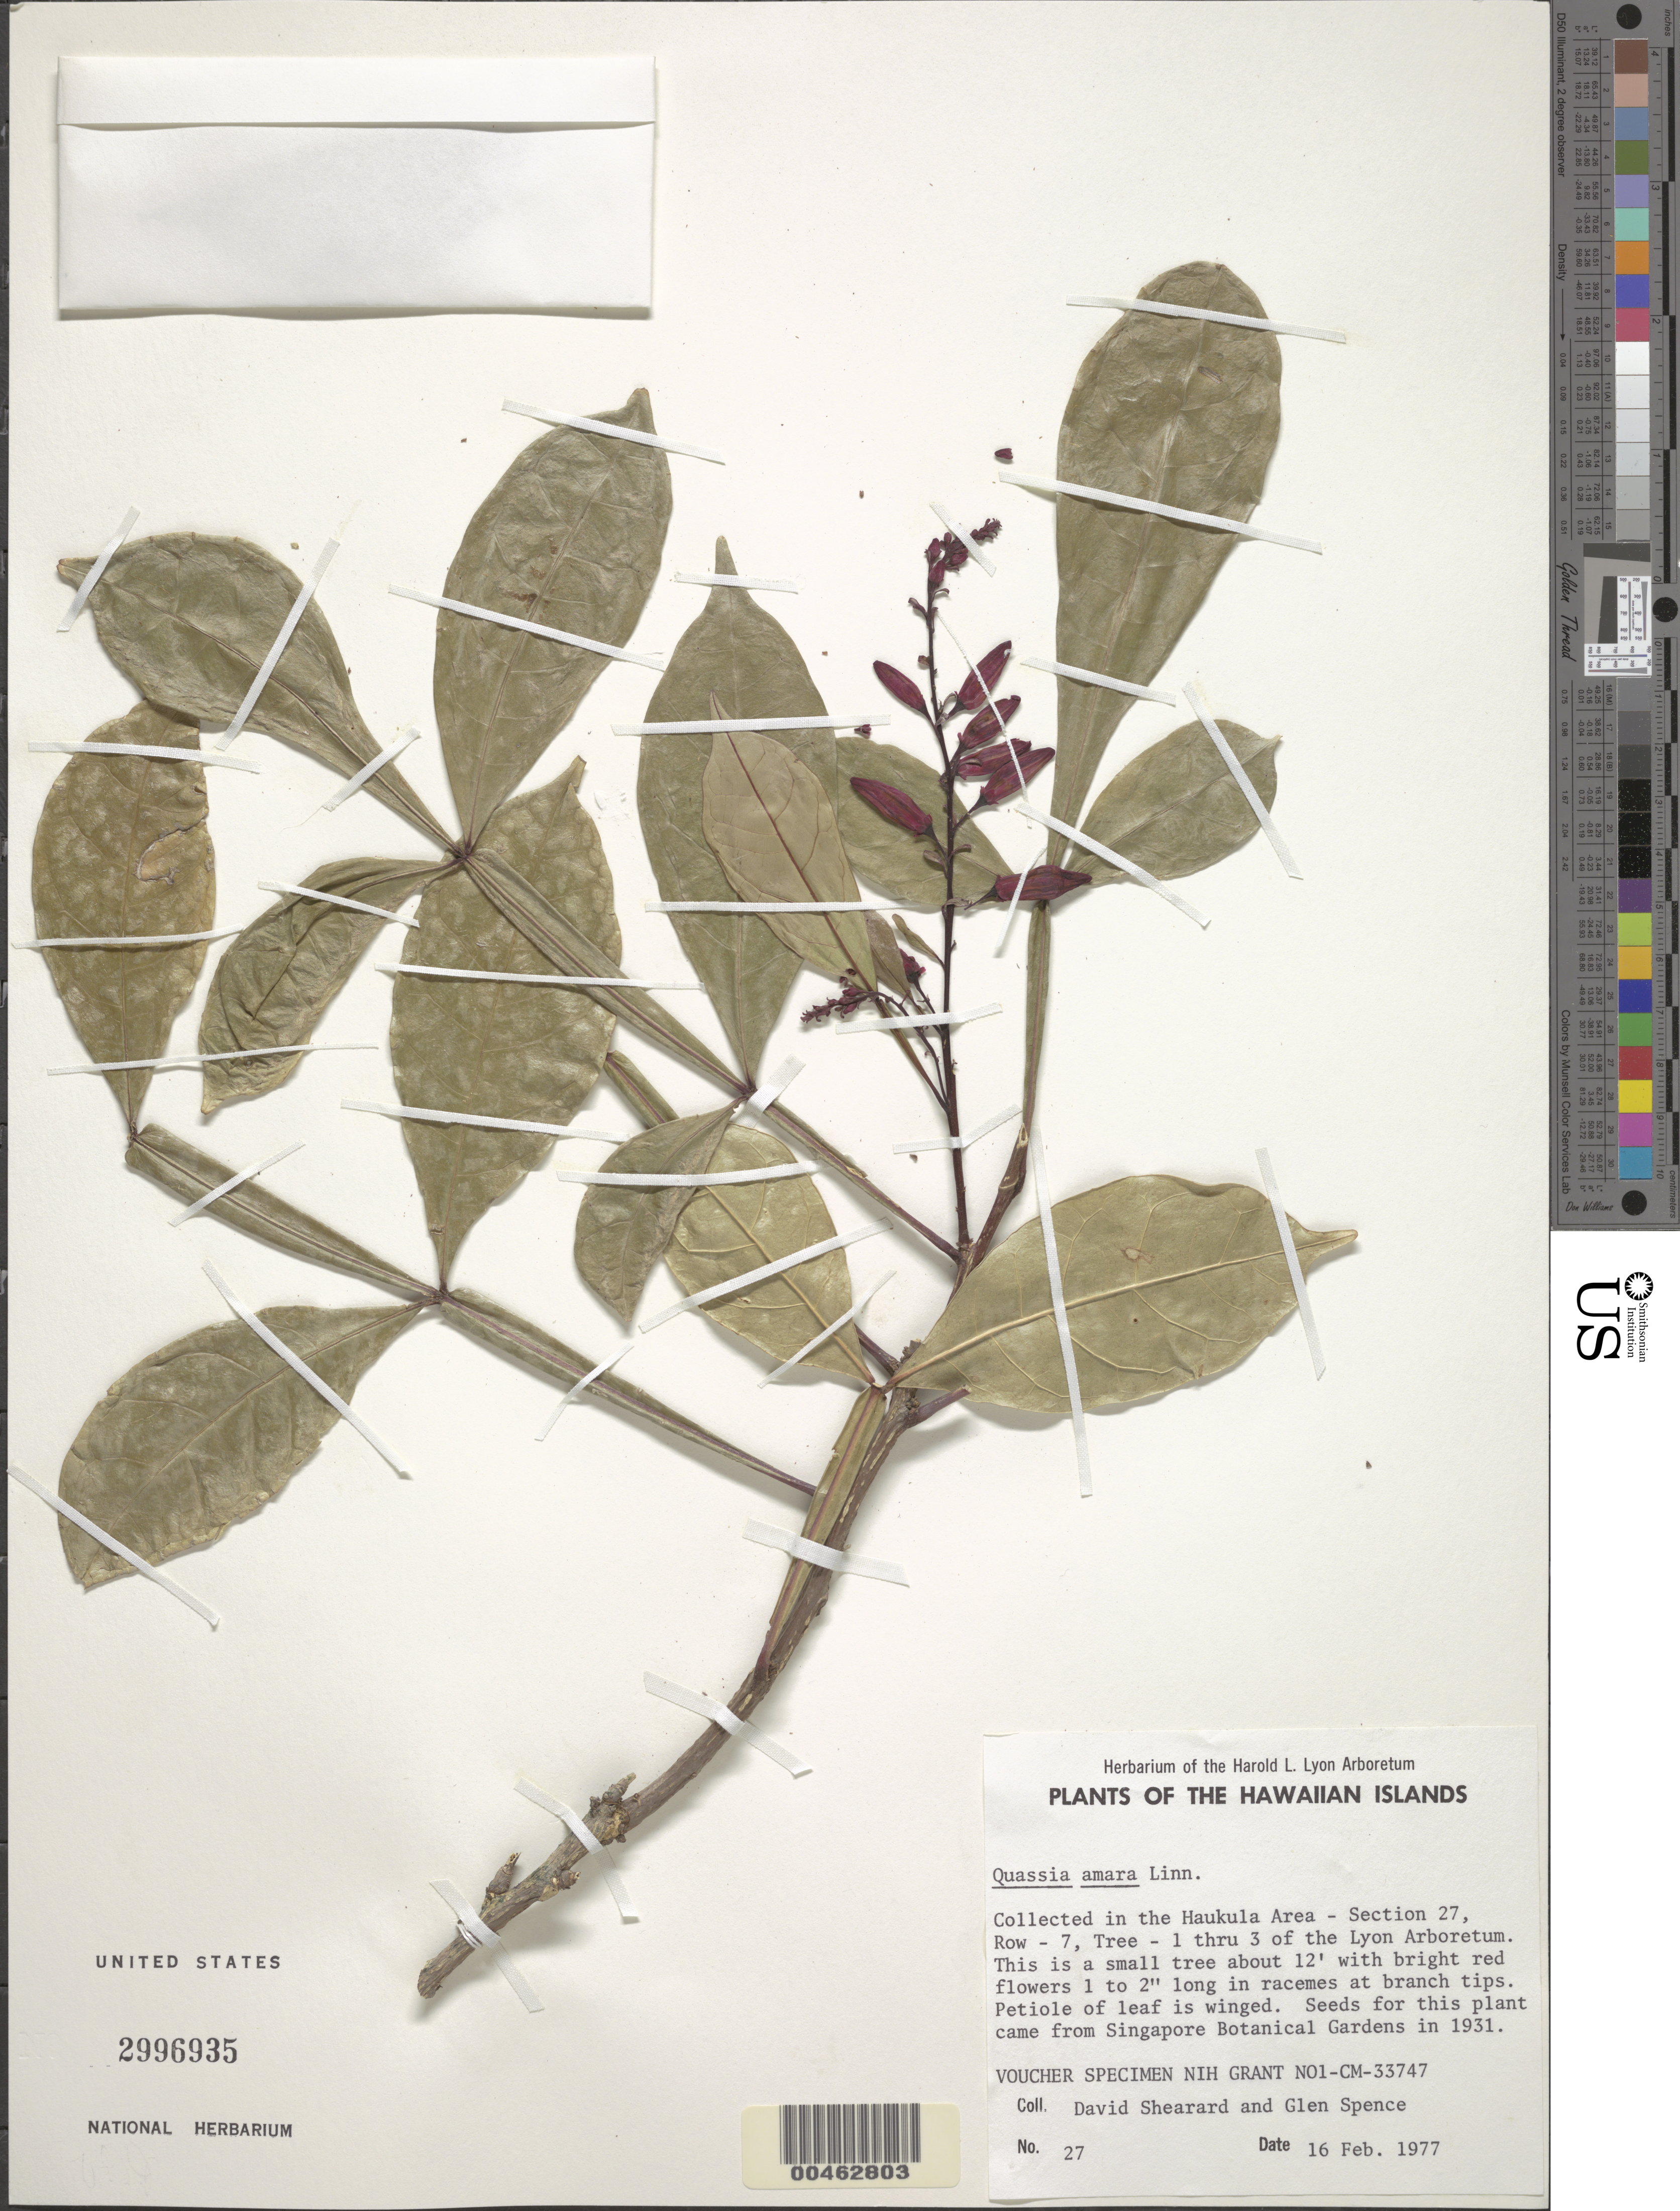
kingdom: Plantae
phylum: Tracheophyta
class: Magnoliopsida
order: Sapindales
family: Simaroubaceae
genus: Quassia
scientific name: Quassia amara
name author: L.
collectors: D. Shearard & G. Spence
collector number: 27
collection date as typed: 16 Feb 1977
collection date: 1977-02-16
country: United States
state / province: Hawaii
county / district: Honolulu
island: Oahu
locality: Honolulu, Haukula Area - Section 27, Row - 7, Tree - 1 thru 3 of the Lyon Arboretum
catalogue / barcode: US 2996935